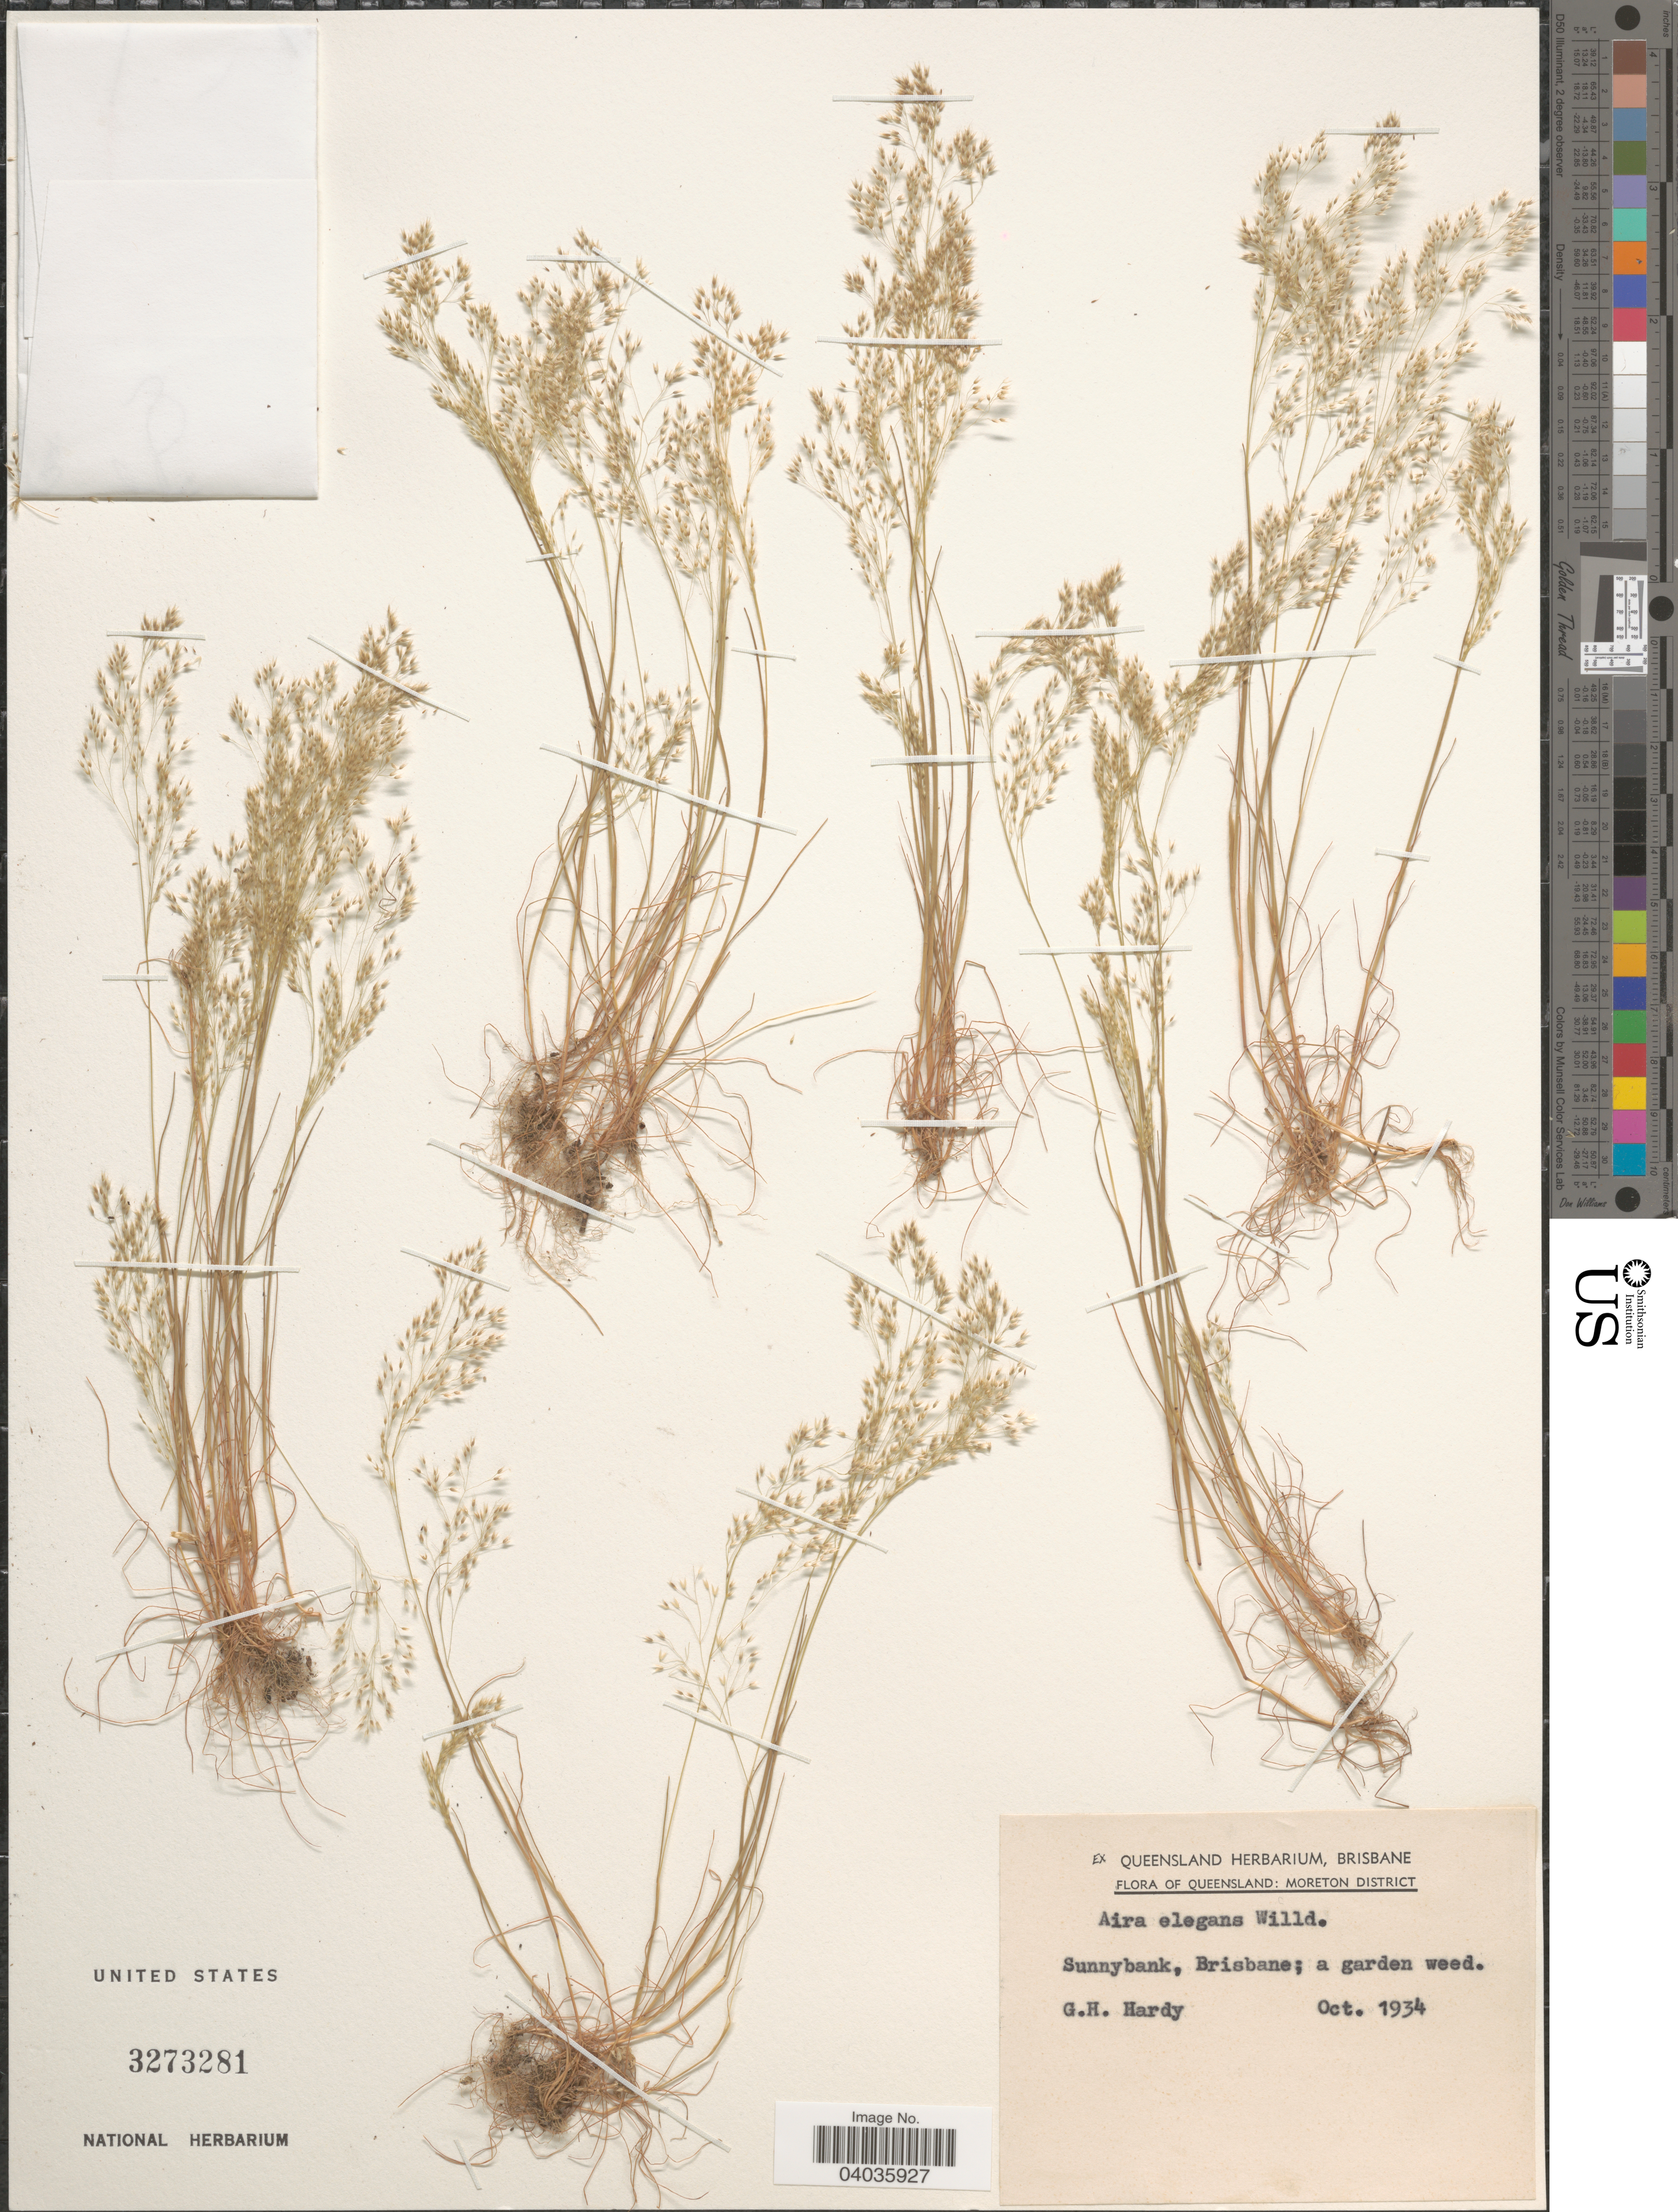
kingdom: Plantae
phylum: Tracheophyta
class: Liliopsida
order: Poales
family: Poaceae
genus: Aira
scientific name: Aira elegans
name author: L.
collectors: G. Hardy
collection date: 1934-10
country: Australia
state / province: Queensland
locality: Moreton District. Sunnybank, Brisbane.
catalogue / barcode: US 3273281